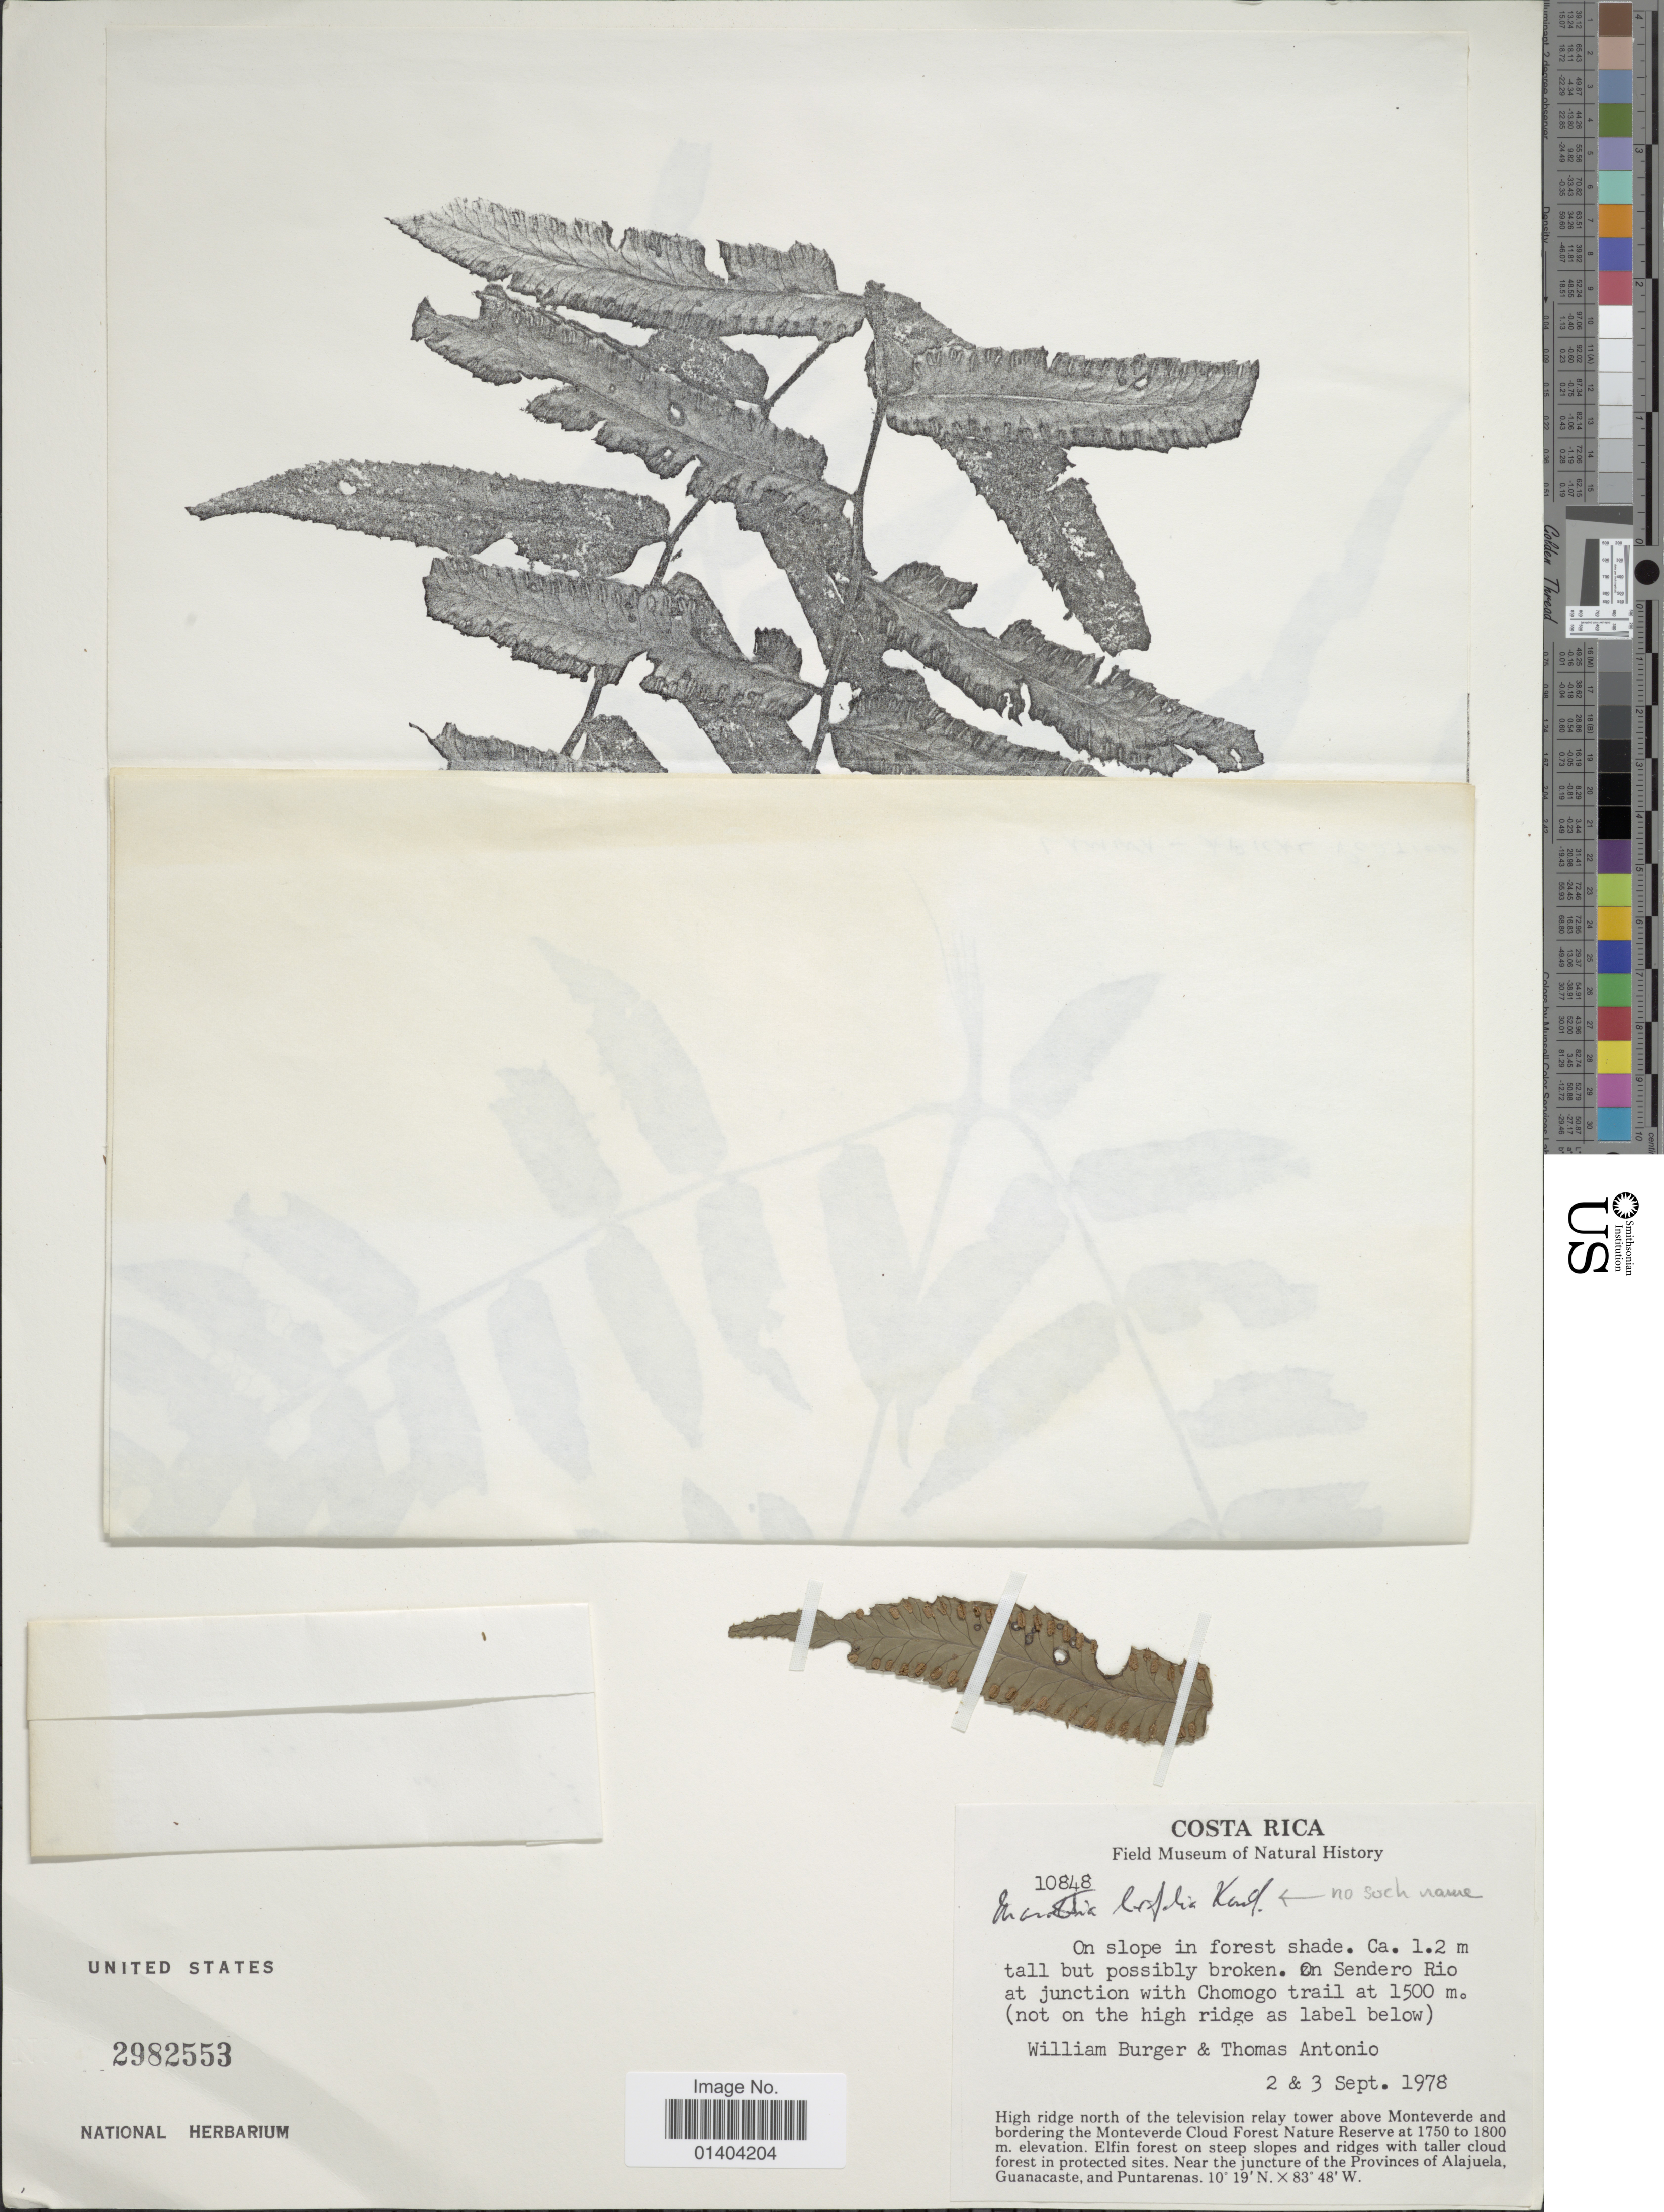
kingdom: Plantae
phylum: Tracheophyta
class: Polypodiopsida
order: Marattiales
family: Marattiaceae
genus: Marattia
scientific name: Marattia sp.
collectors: W. Burger & T. Antonio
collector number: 10848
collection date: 1978-09-02/1978-09-03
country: Costa Rica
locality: On Sendero Rio at junction with Chomogo trail, high ridge north of the television near tower above Monteverde and bordering the Monteverde Cloud forest Nature Reserve, near the juncture of the Provinces of Alajuela, Guanacaste and Puntarenas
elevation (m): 1500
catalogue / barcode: US 2982553